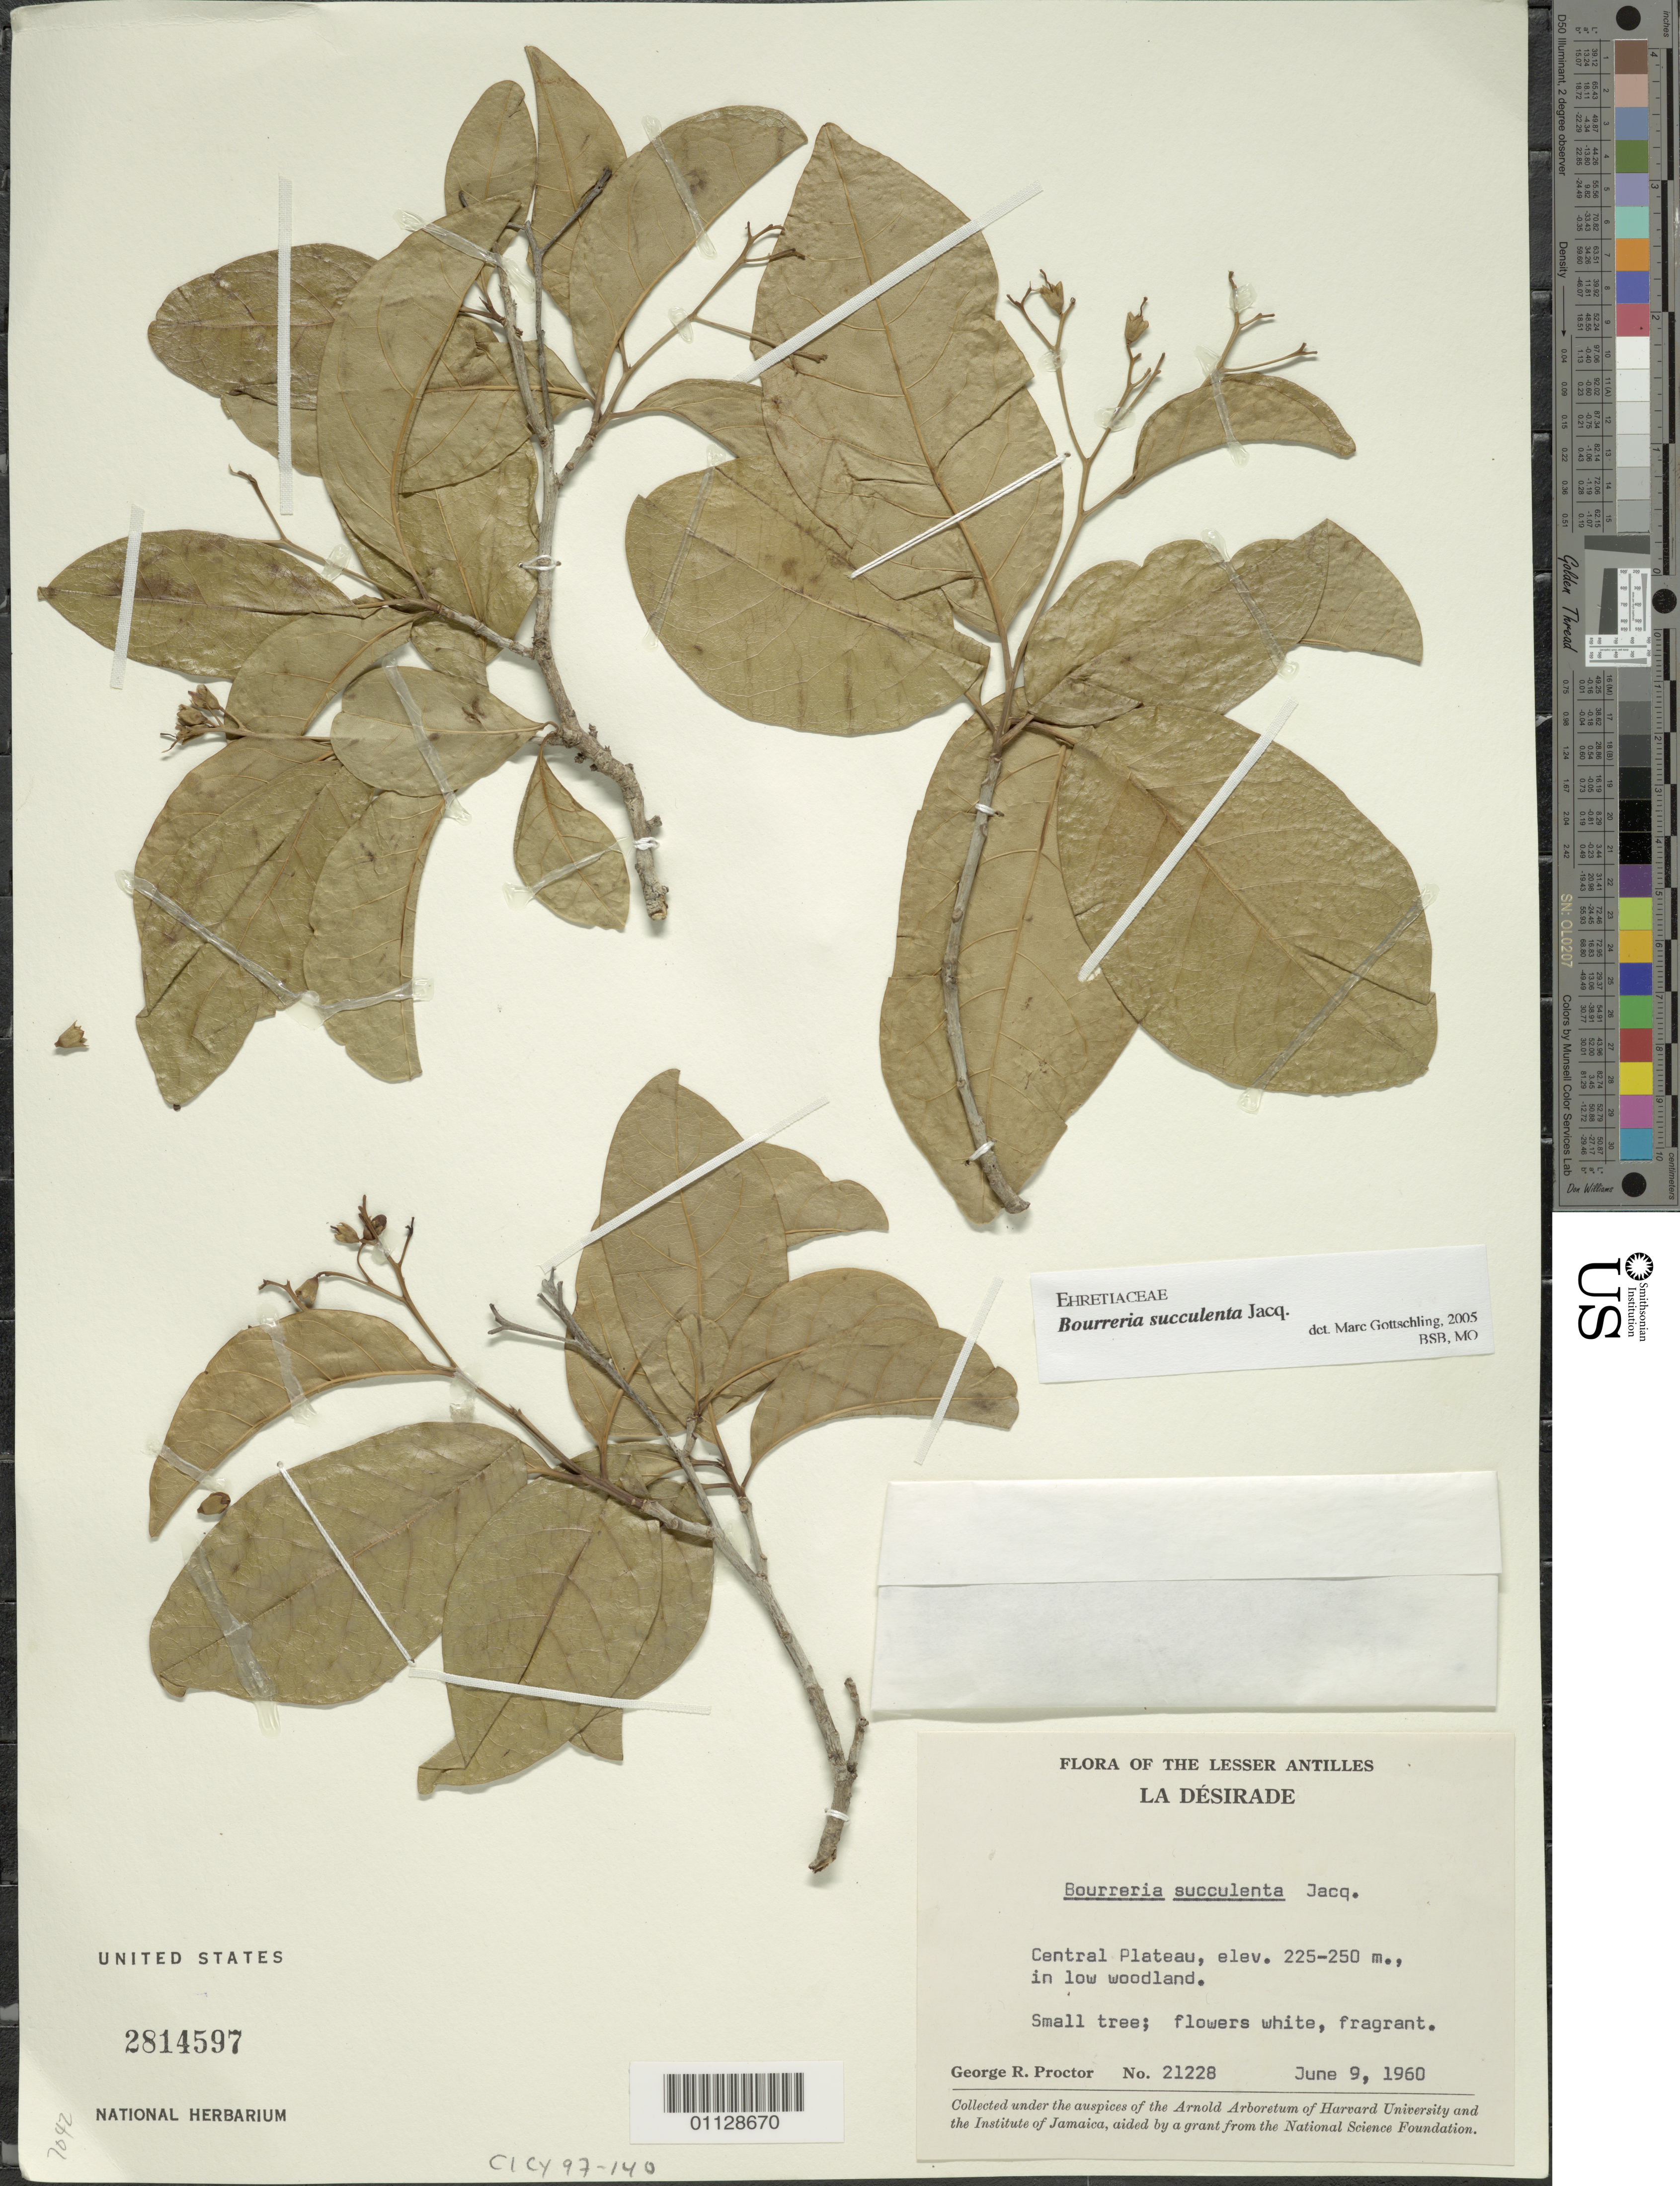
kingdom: Plantae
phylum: Tracheophyta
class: Magnoliopsida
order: Boraginales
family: Ehretiaceae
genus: Bourreria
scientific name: Bourreria succulenta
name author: Jacq.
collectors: G. R. Proctor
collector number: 21228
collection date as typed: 09 Jun 1960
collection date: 1960-06-09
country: Guadeloupe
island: La Désirade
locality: Central Plateau, in low woodland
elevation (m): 225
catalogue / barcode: US 2814597